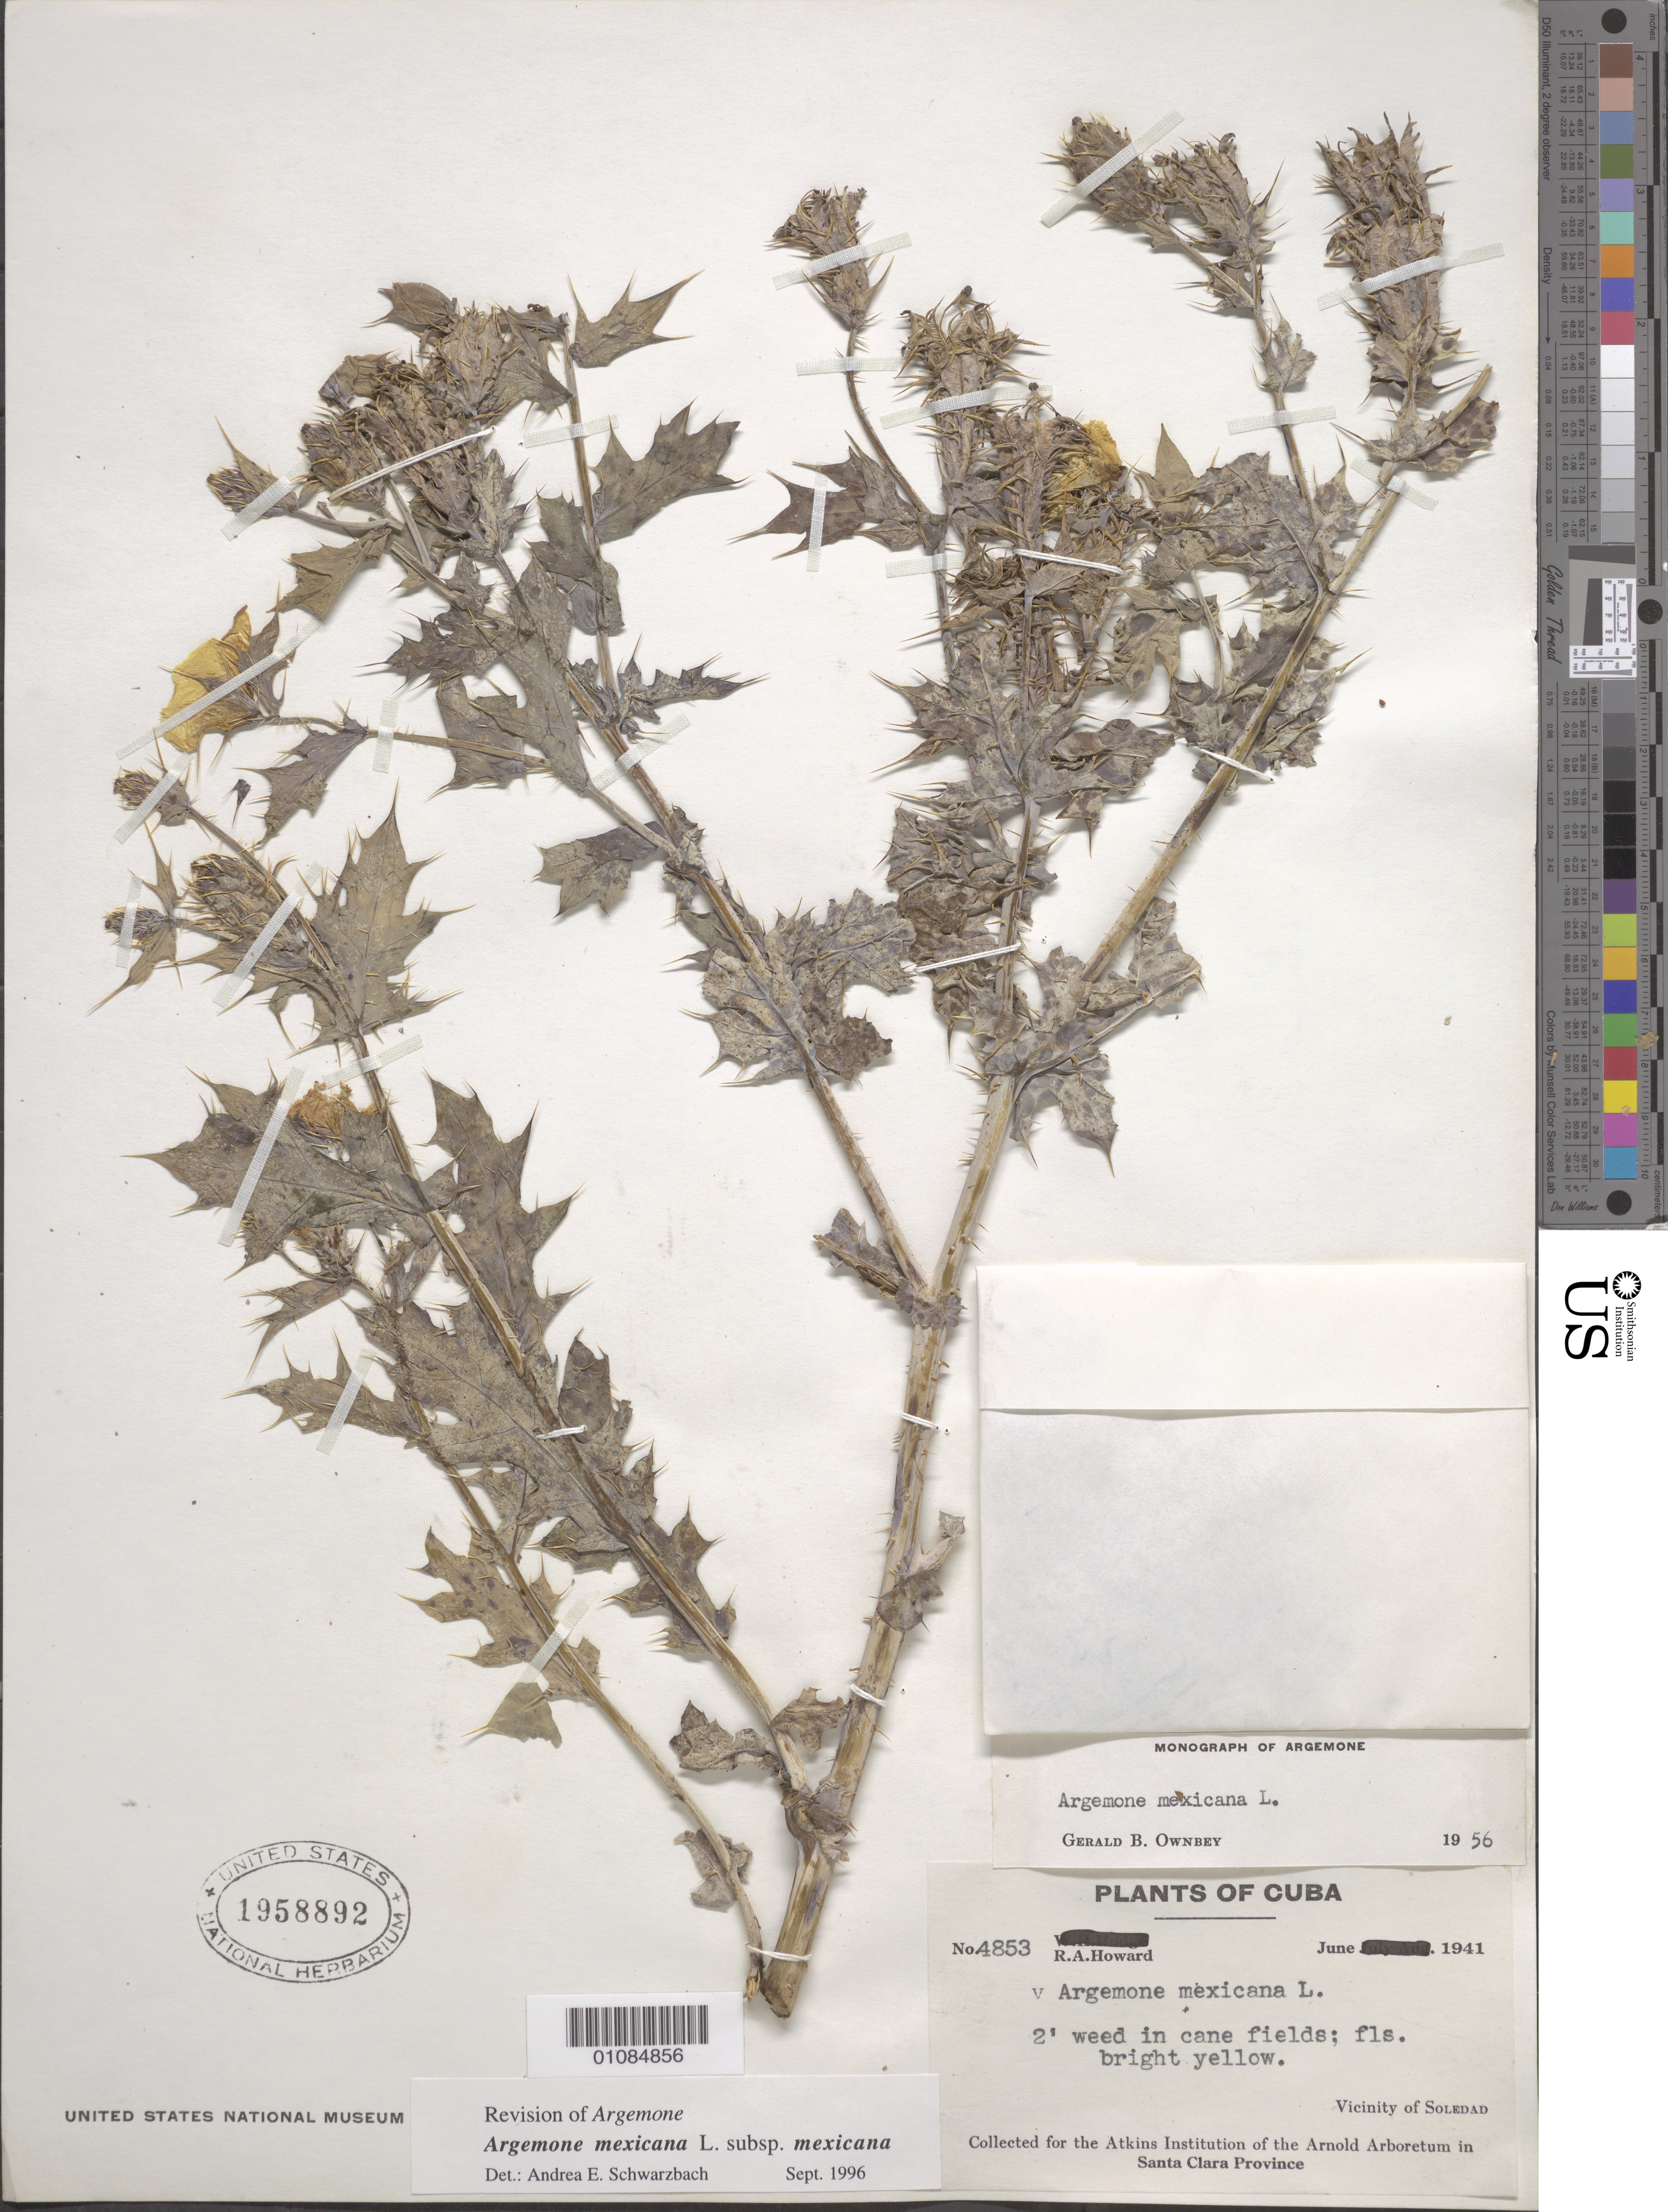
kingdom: Plantae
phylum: Tracheophyta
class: Magnoliopsida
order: Ranunculales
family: Papaveraceae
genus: Argemone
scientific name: Argemone mexicana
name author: L.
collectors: R. A. Howard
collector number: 4853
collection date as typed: Jun 1941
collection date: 1941-06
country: Cuba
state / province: Cienfuegos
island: Cuba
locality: Vicinity of Soledad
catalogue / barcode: US 1958892